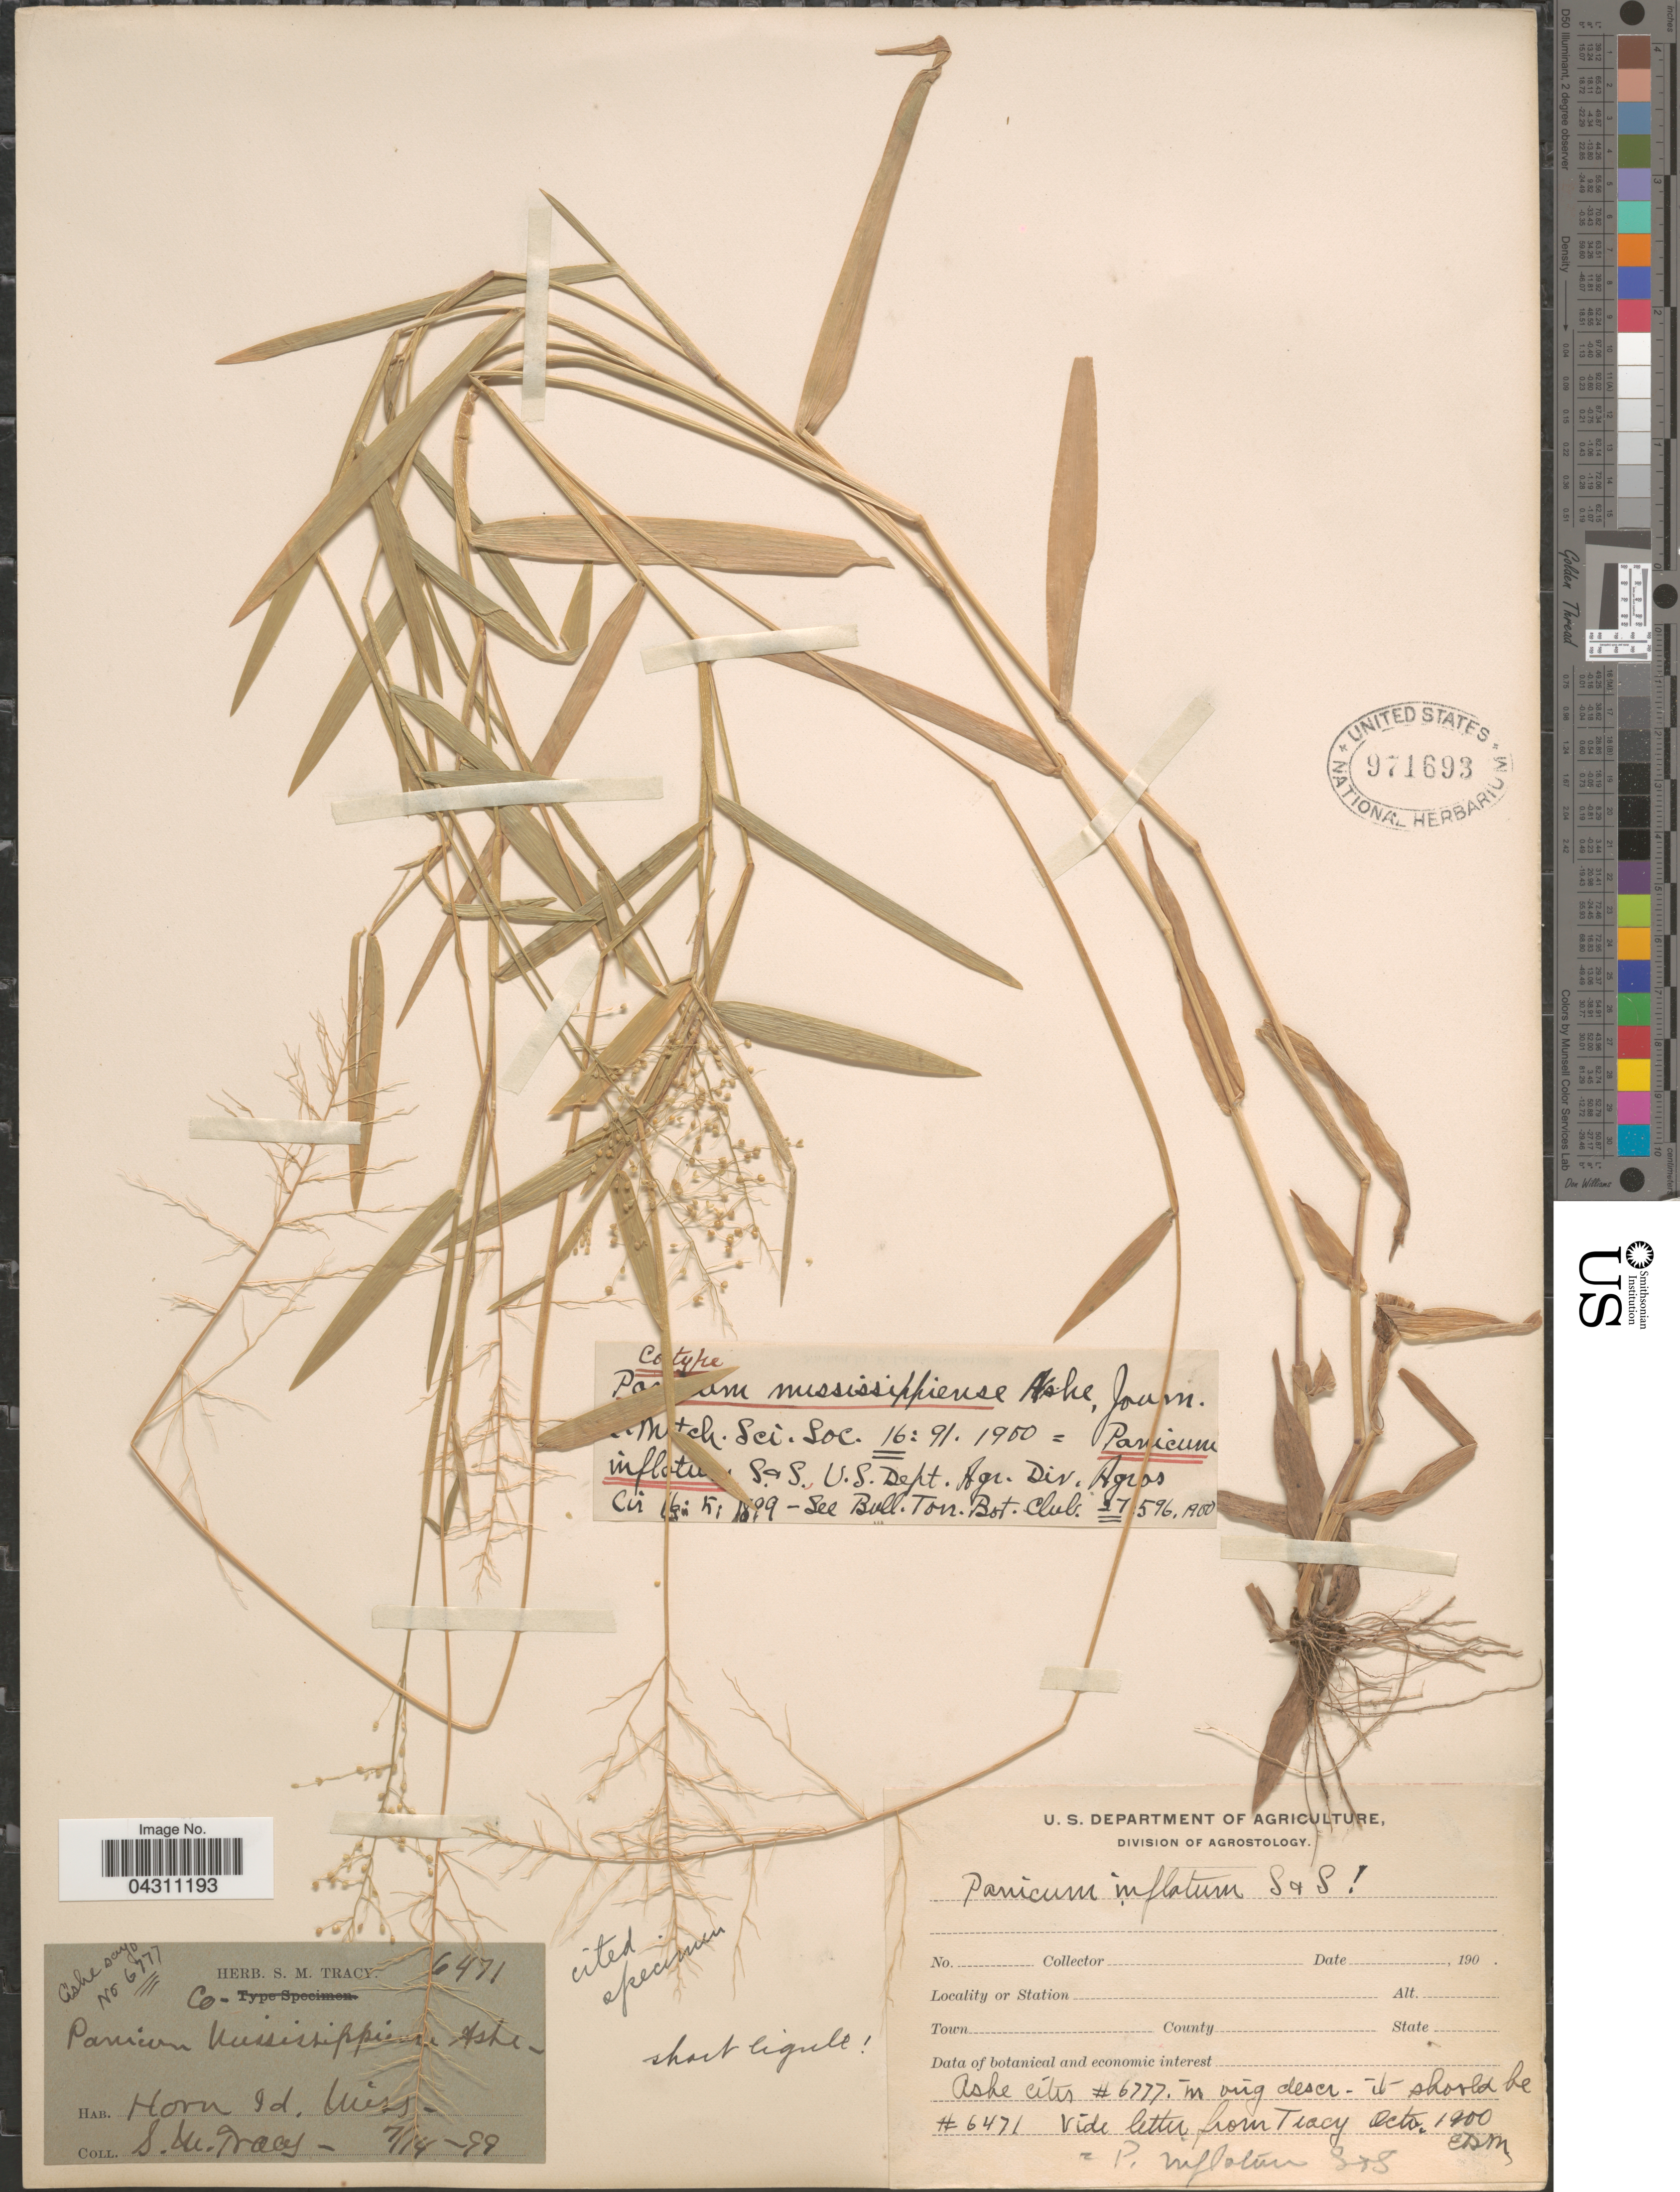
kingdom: Plantae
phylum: Tracheophyta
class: Liliopsida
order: Poales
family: Poaceae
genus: Dichanthelium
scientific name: Dichanthelium sphaerocarpon var. sphaerocarpon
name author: (Elliott) Gould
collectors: S. M. Tracy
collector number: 6471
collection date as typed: Transcribed d/m/y: 14/7/99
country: United States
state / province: Mississippi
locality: Horn Id.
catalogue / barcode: US 971693